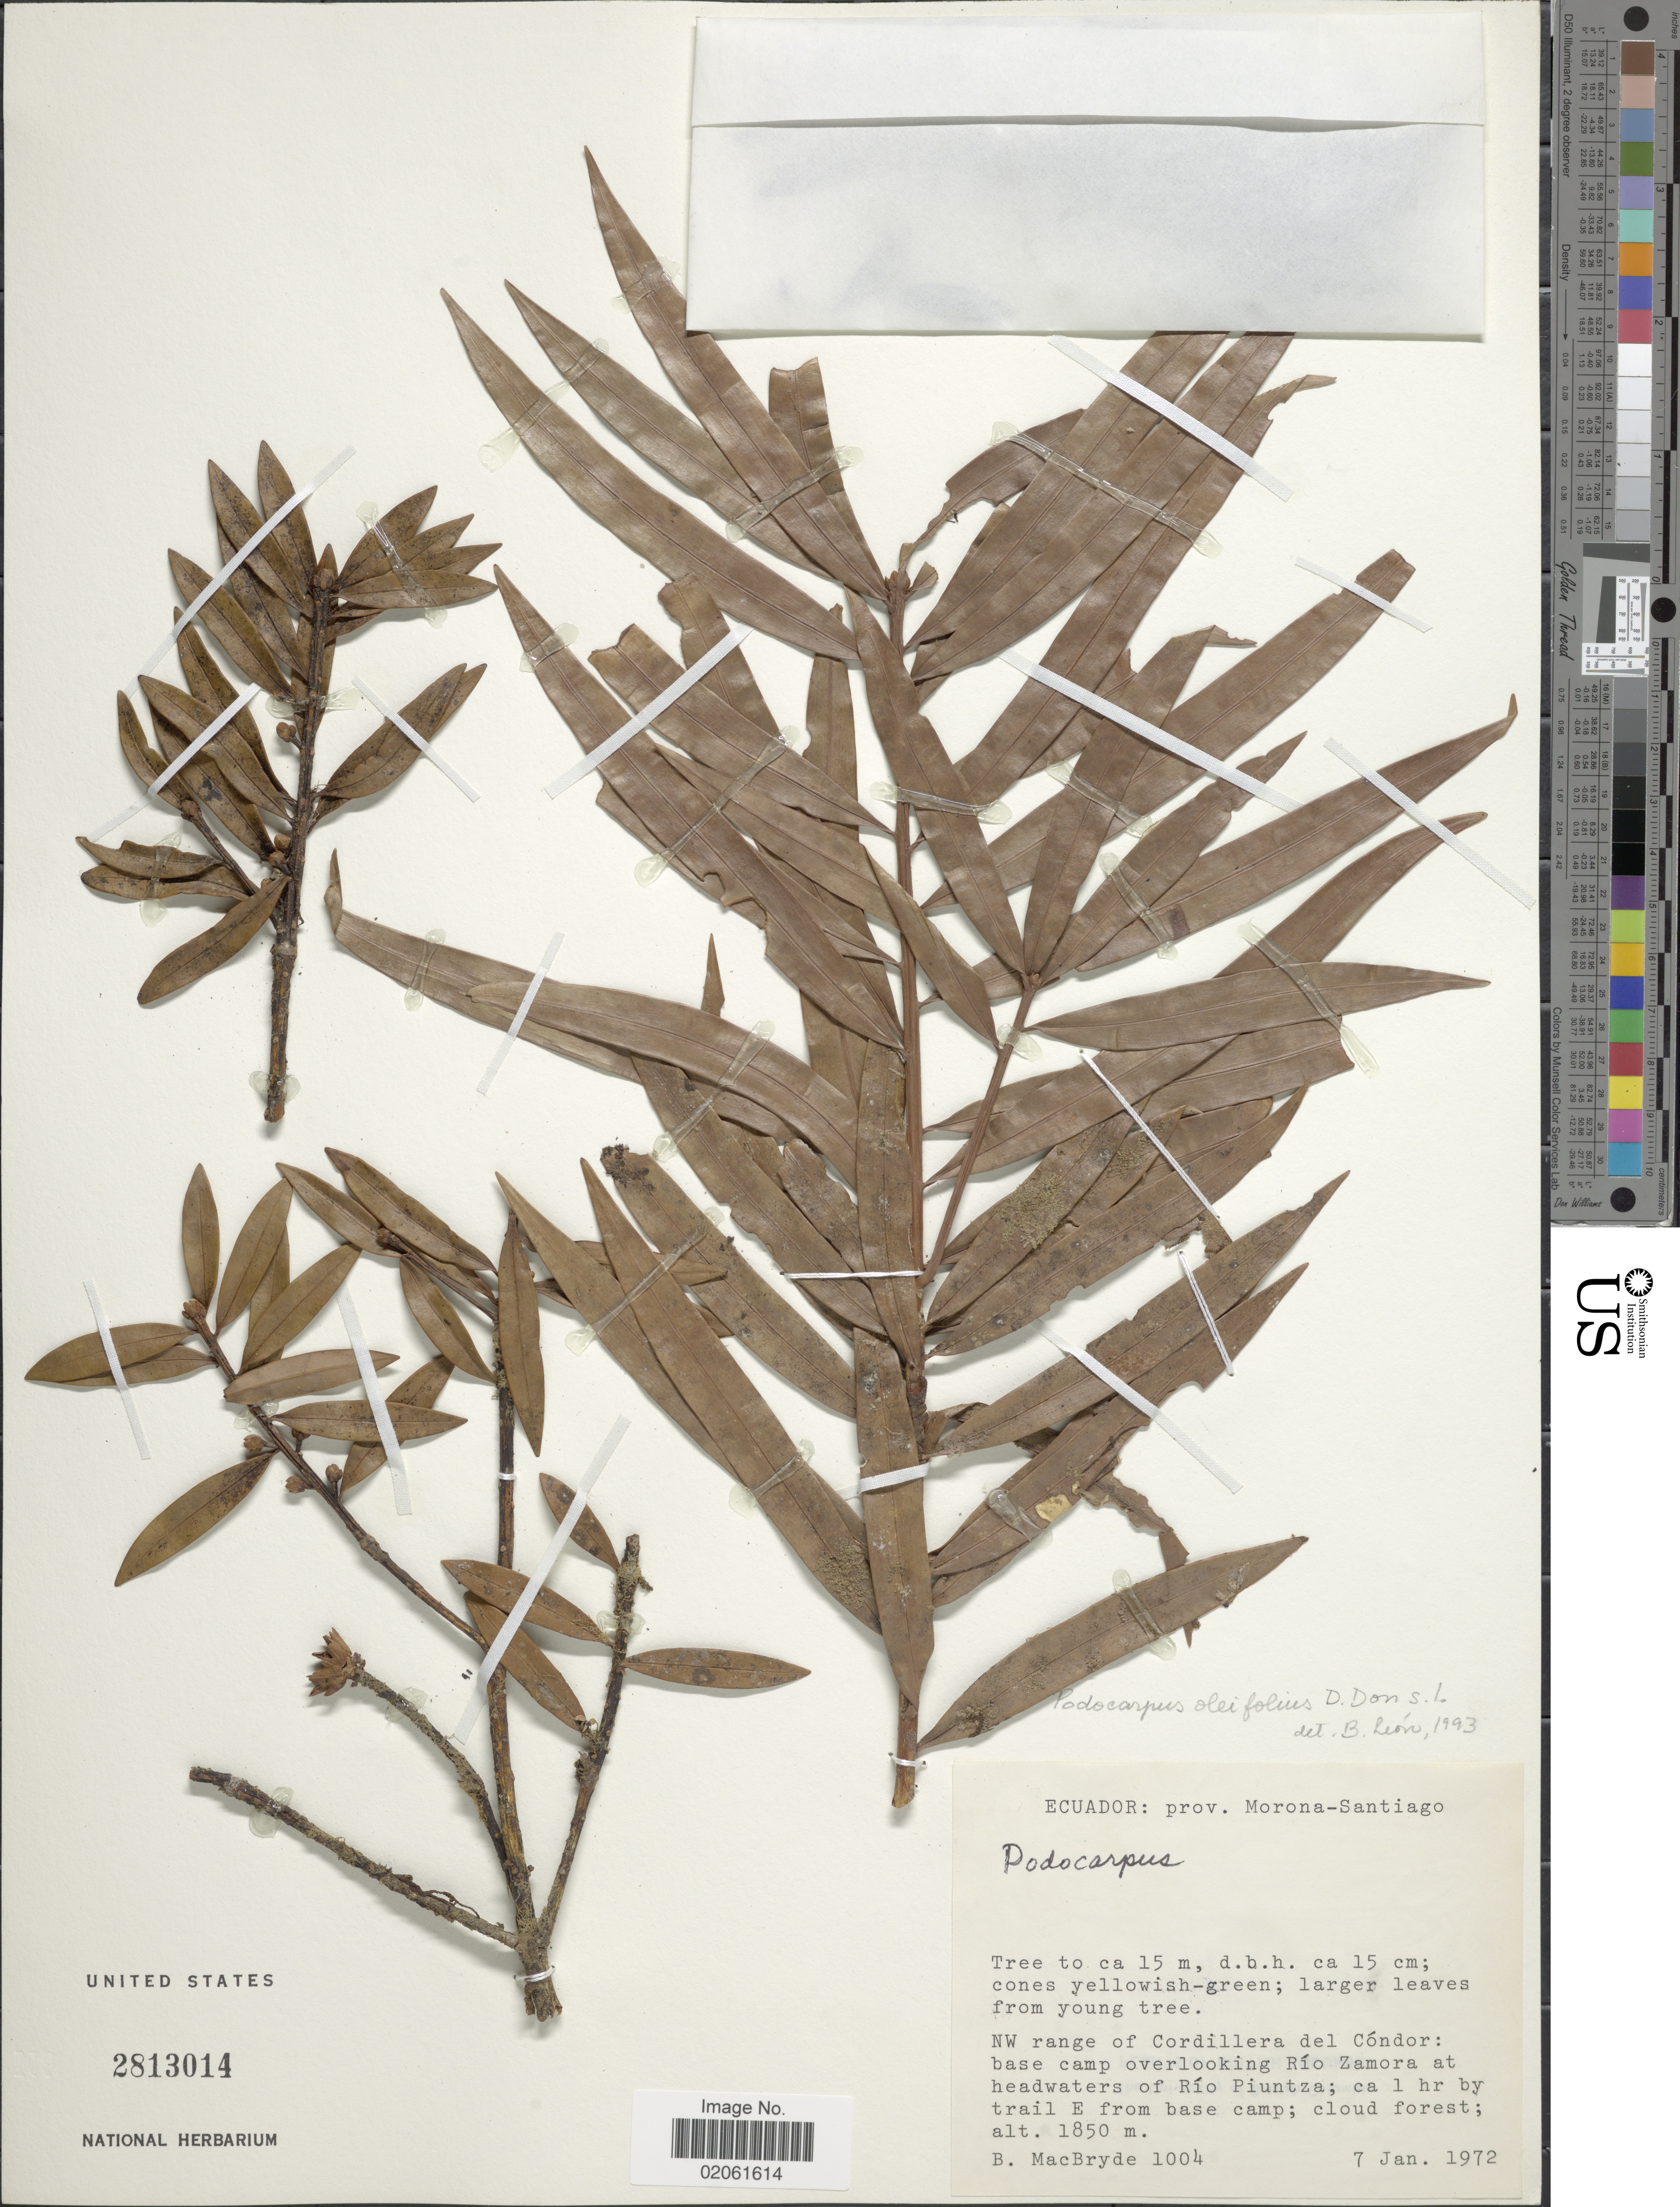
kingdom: Plantae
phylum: Tracheophyta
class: Pinopsida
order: Pinales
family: Podocarpaceae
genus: Podocarpus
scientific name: Podocarpus oleifolius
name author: D. Don ex Lamb.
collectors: B. MacBryde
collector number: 1004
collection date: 1972-01-07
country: Ecuador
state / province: Morona-Santiago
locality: Morona-Santiago, Ecuador: prov. NW range of Cordillera del Condor: base camp overlooking Rio Zamora at headwaters of Rio Piuntza; ca. 1 hr by trail E from base camp.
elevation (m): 1850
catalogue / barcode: US 2813014